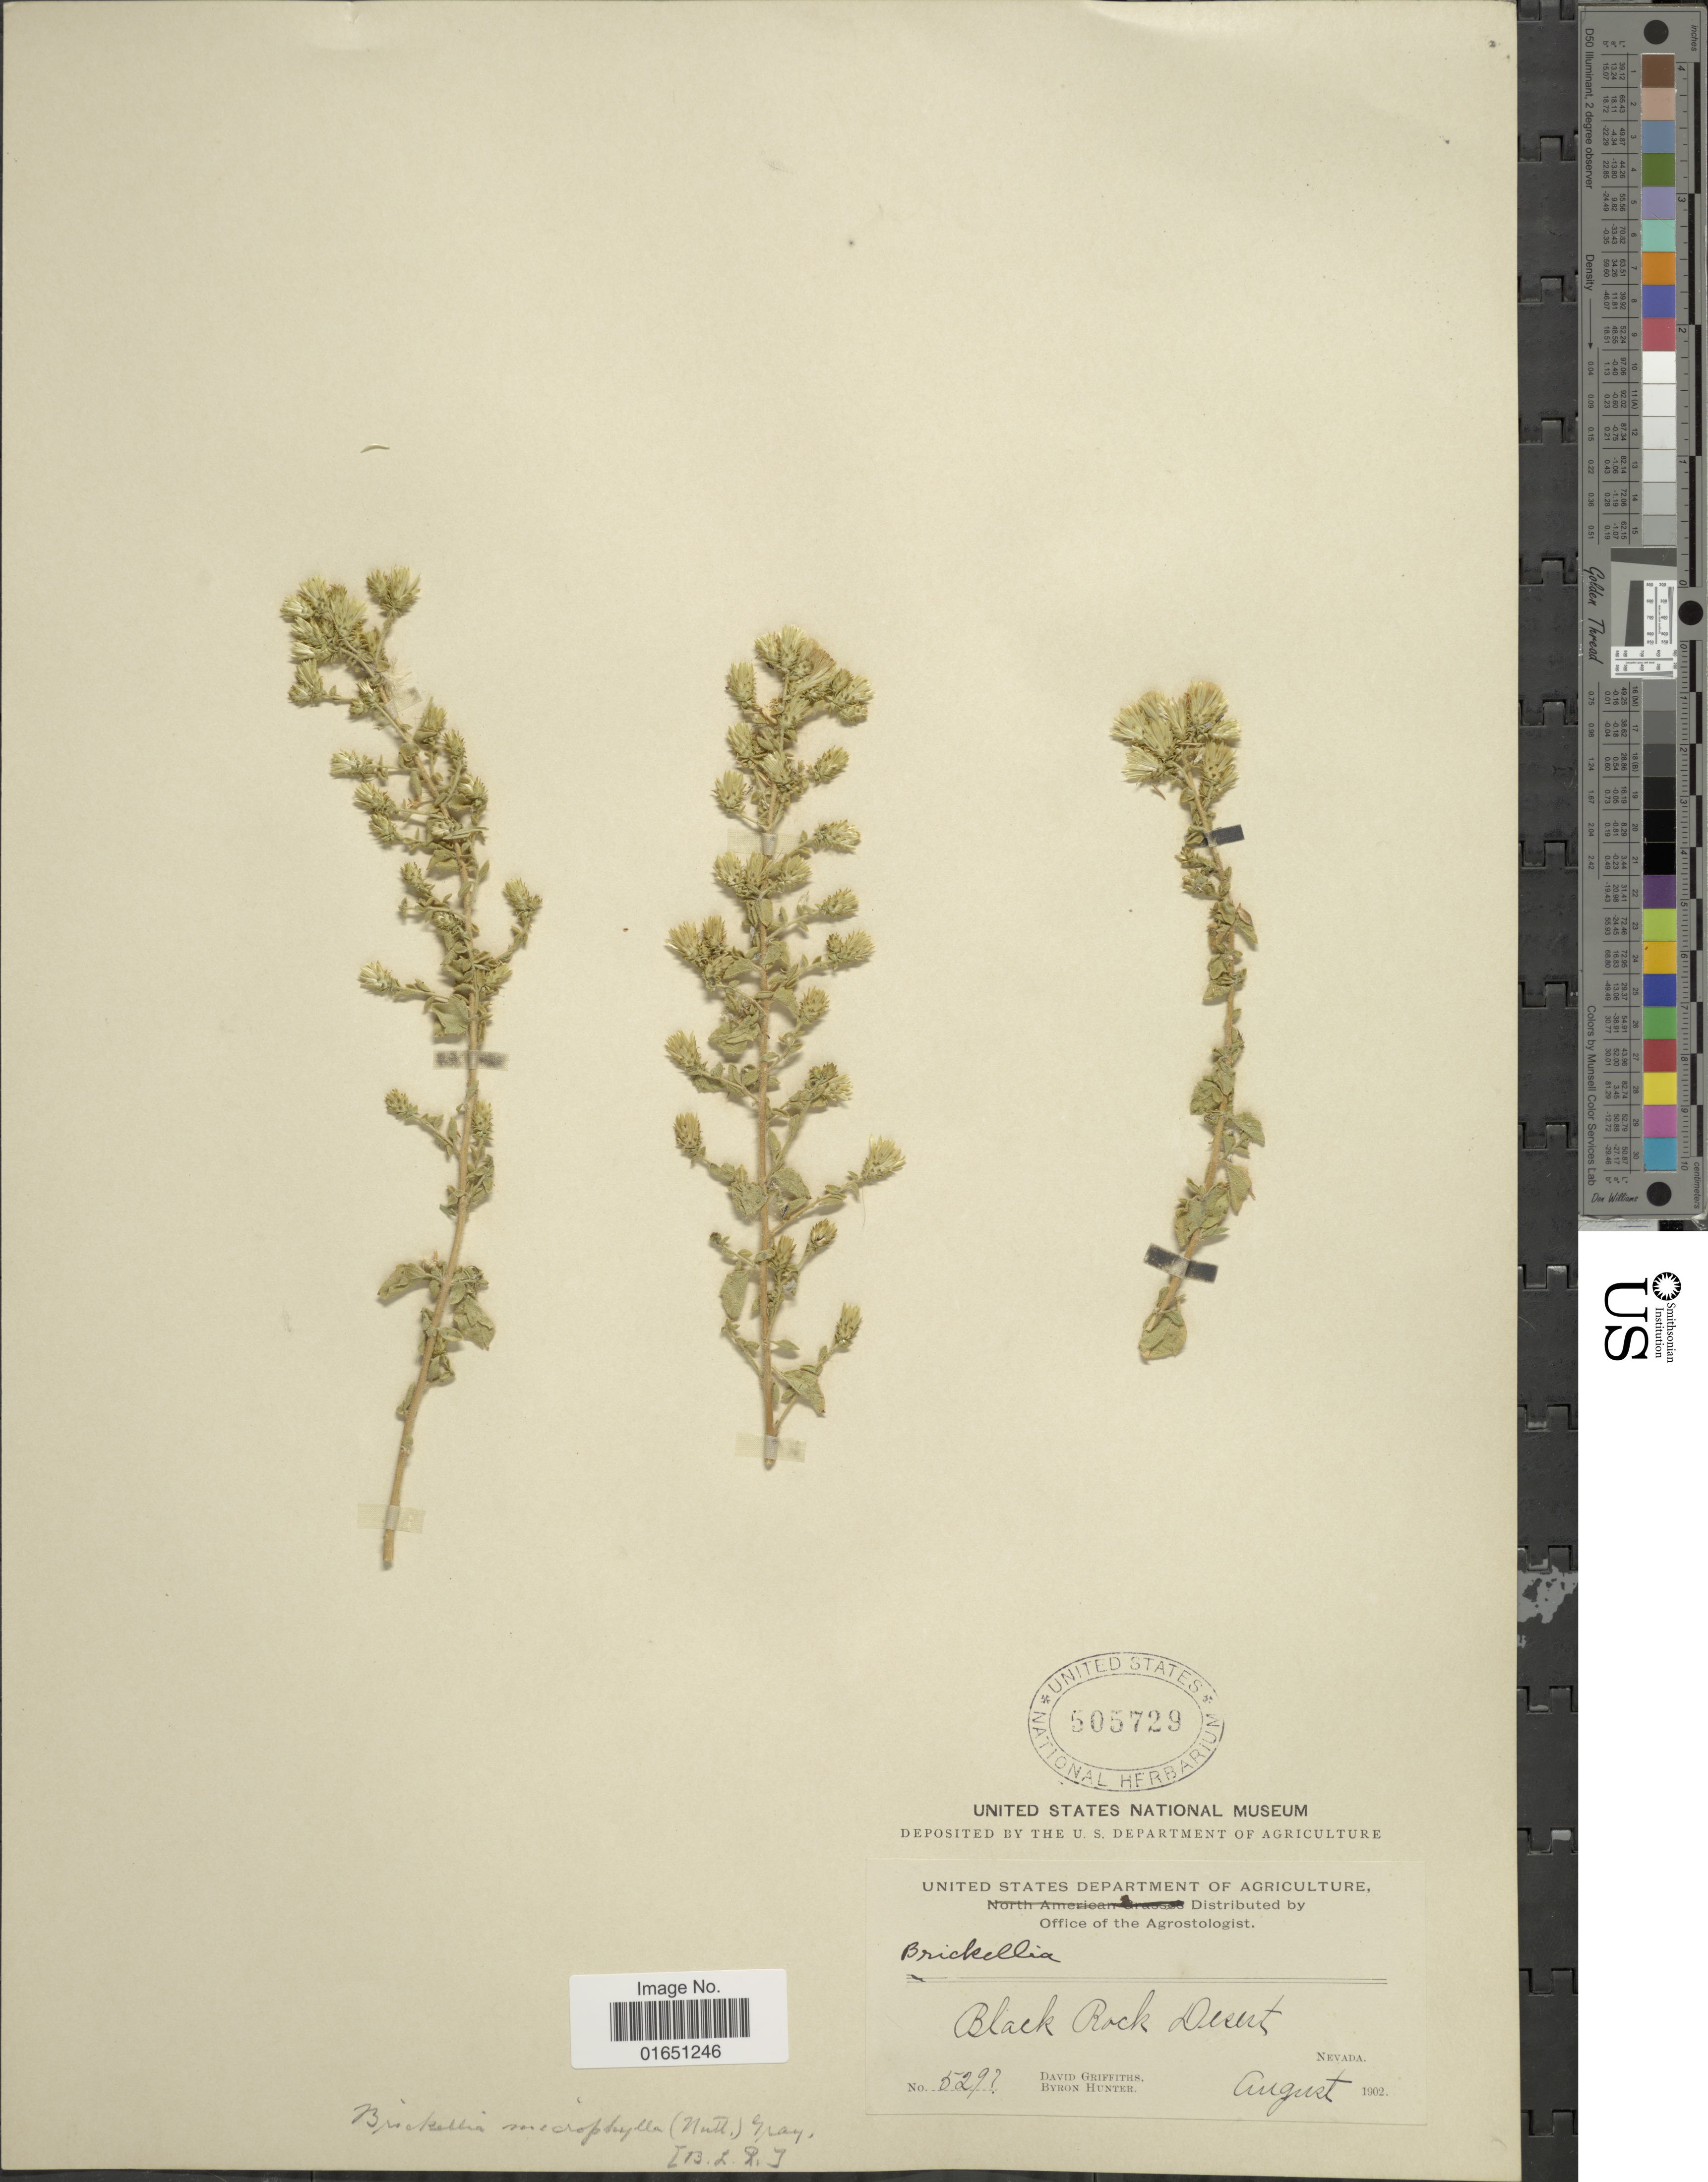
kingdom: Plantae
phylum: Tracheophyta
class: Magnoliopsida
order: Asterales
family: Asteraceae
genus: Brickellia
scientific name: Brickellia microphylla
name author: (Nutt.) A. Gray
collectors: D. Griffiths & B. Hunter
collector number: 529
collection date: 1902-08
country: United States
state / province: Nevada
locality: Black Rock Creek